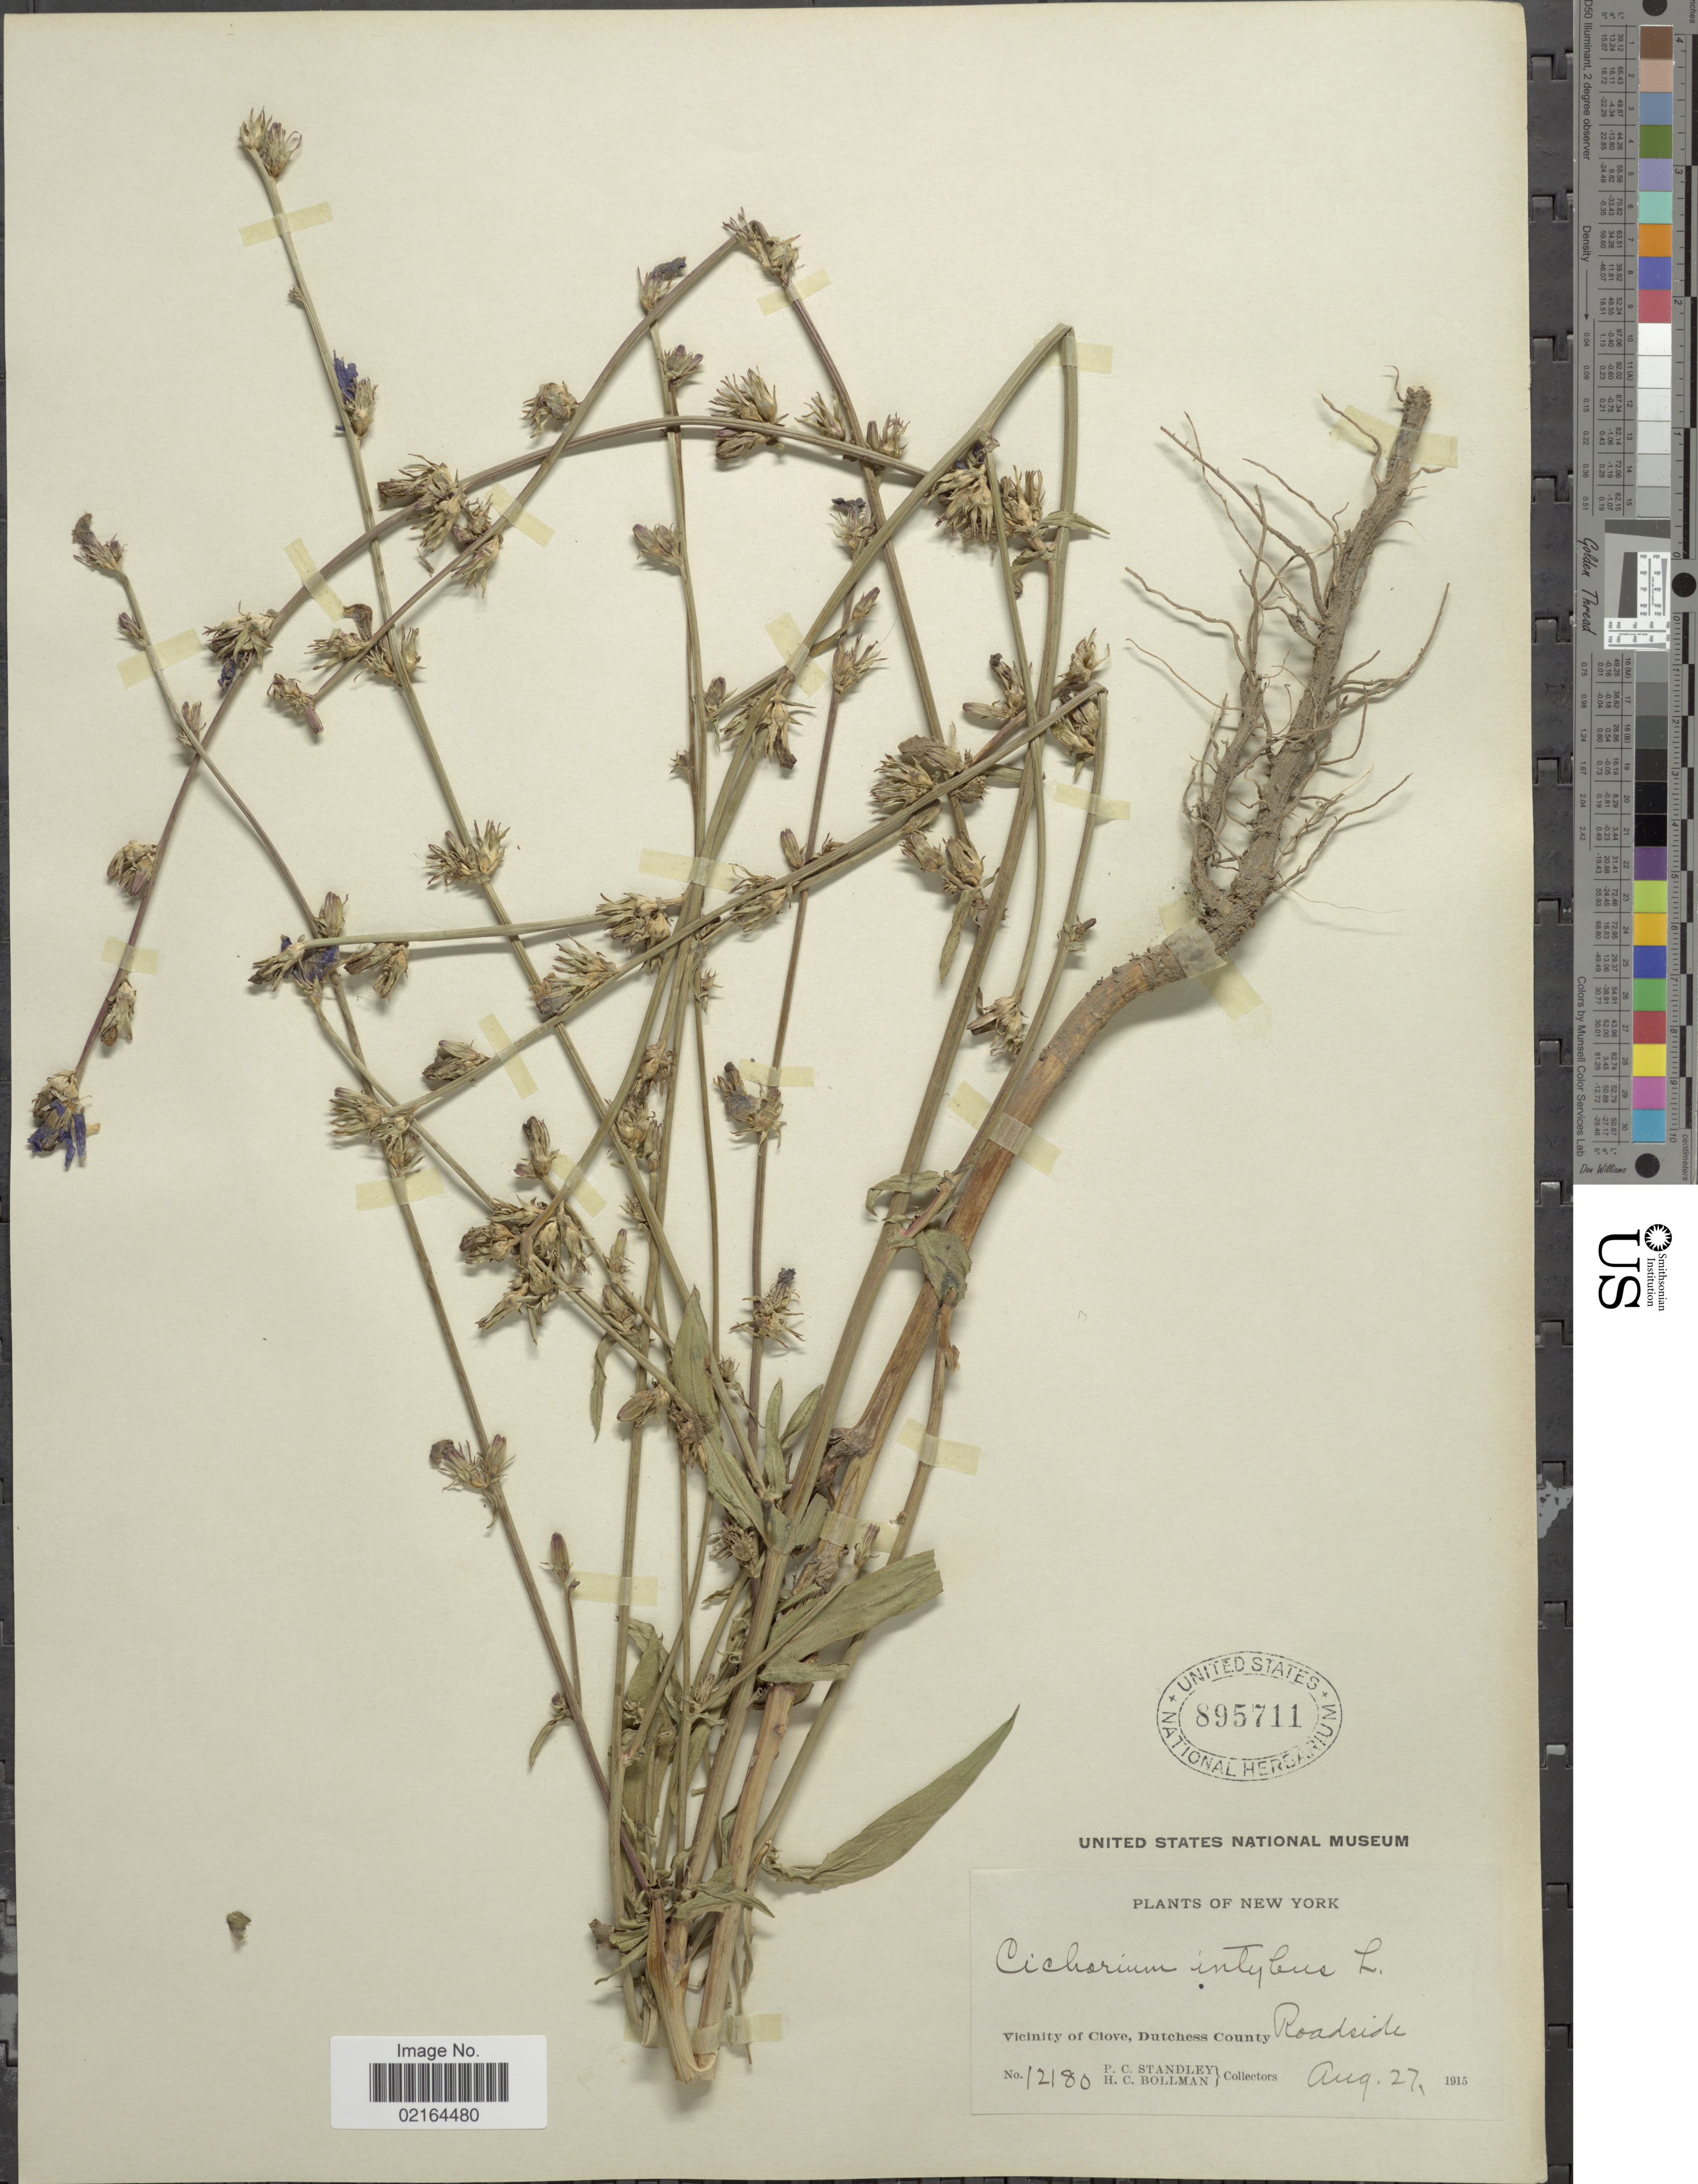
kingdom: Plantae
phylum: Tracheophyta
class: Magnoliopsida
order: Asterales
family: Asteraceae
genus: Cichorium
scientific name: Cichorium intybus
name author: L.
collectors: P. C. Standley & H. C. Bollman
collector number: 12180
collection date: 1915-08-27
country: United States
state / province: New York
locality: Vicinity of Clove, Dutchess County, Roadside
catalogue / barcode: US 895711